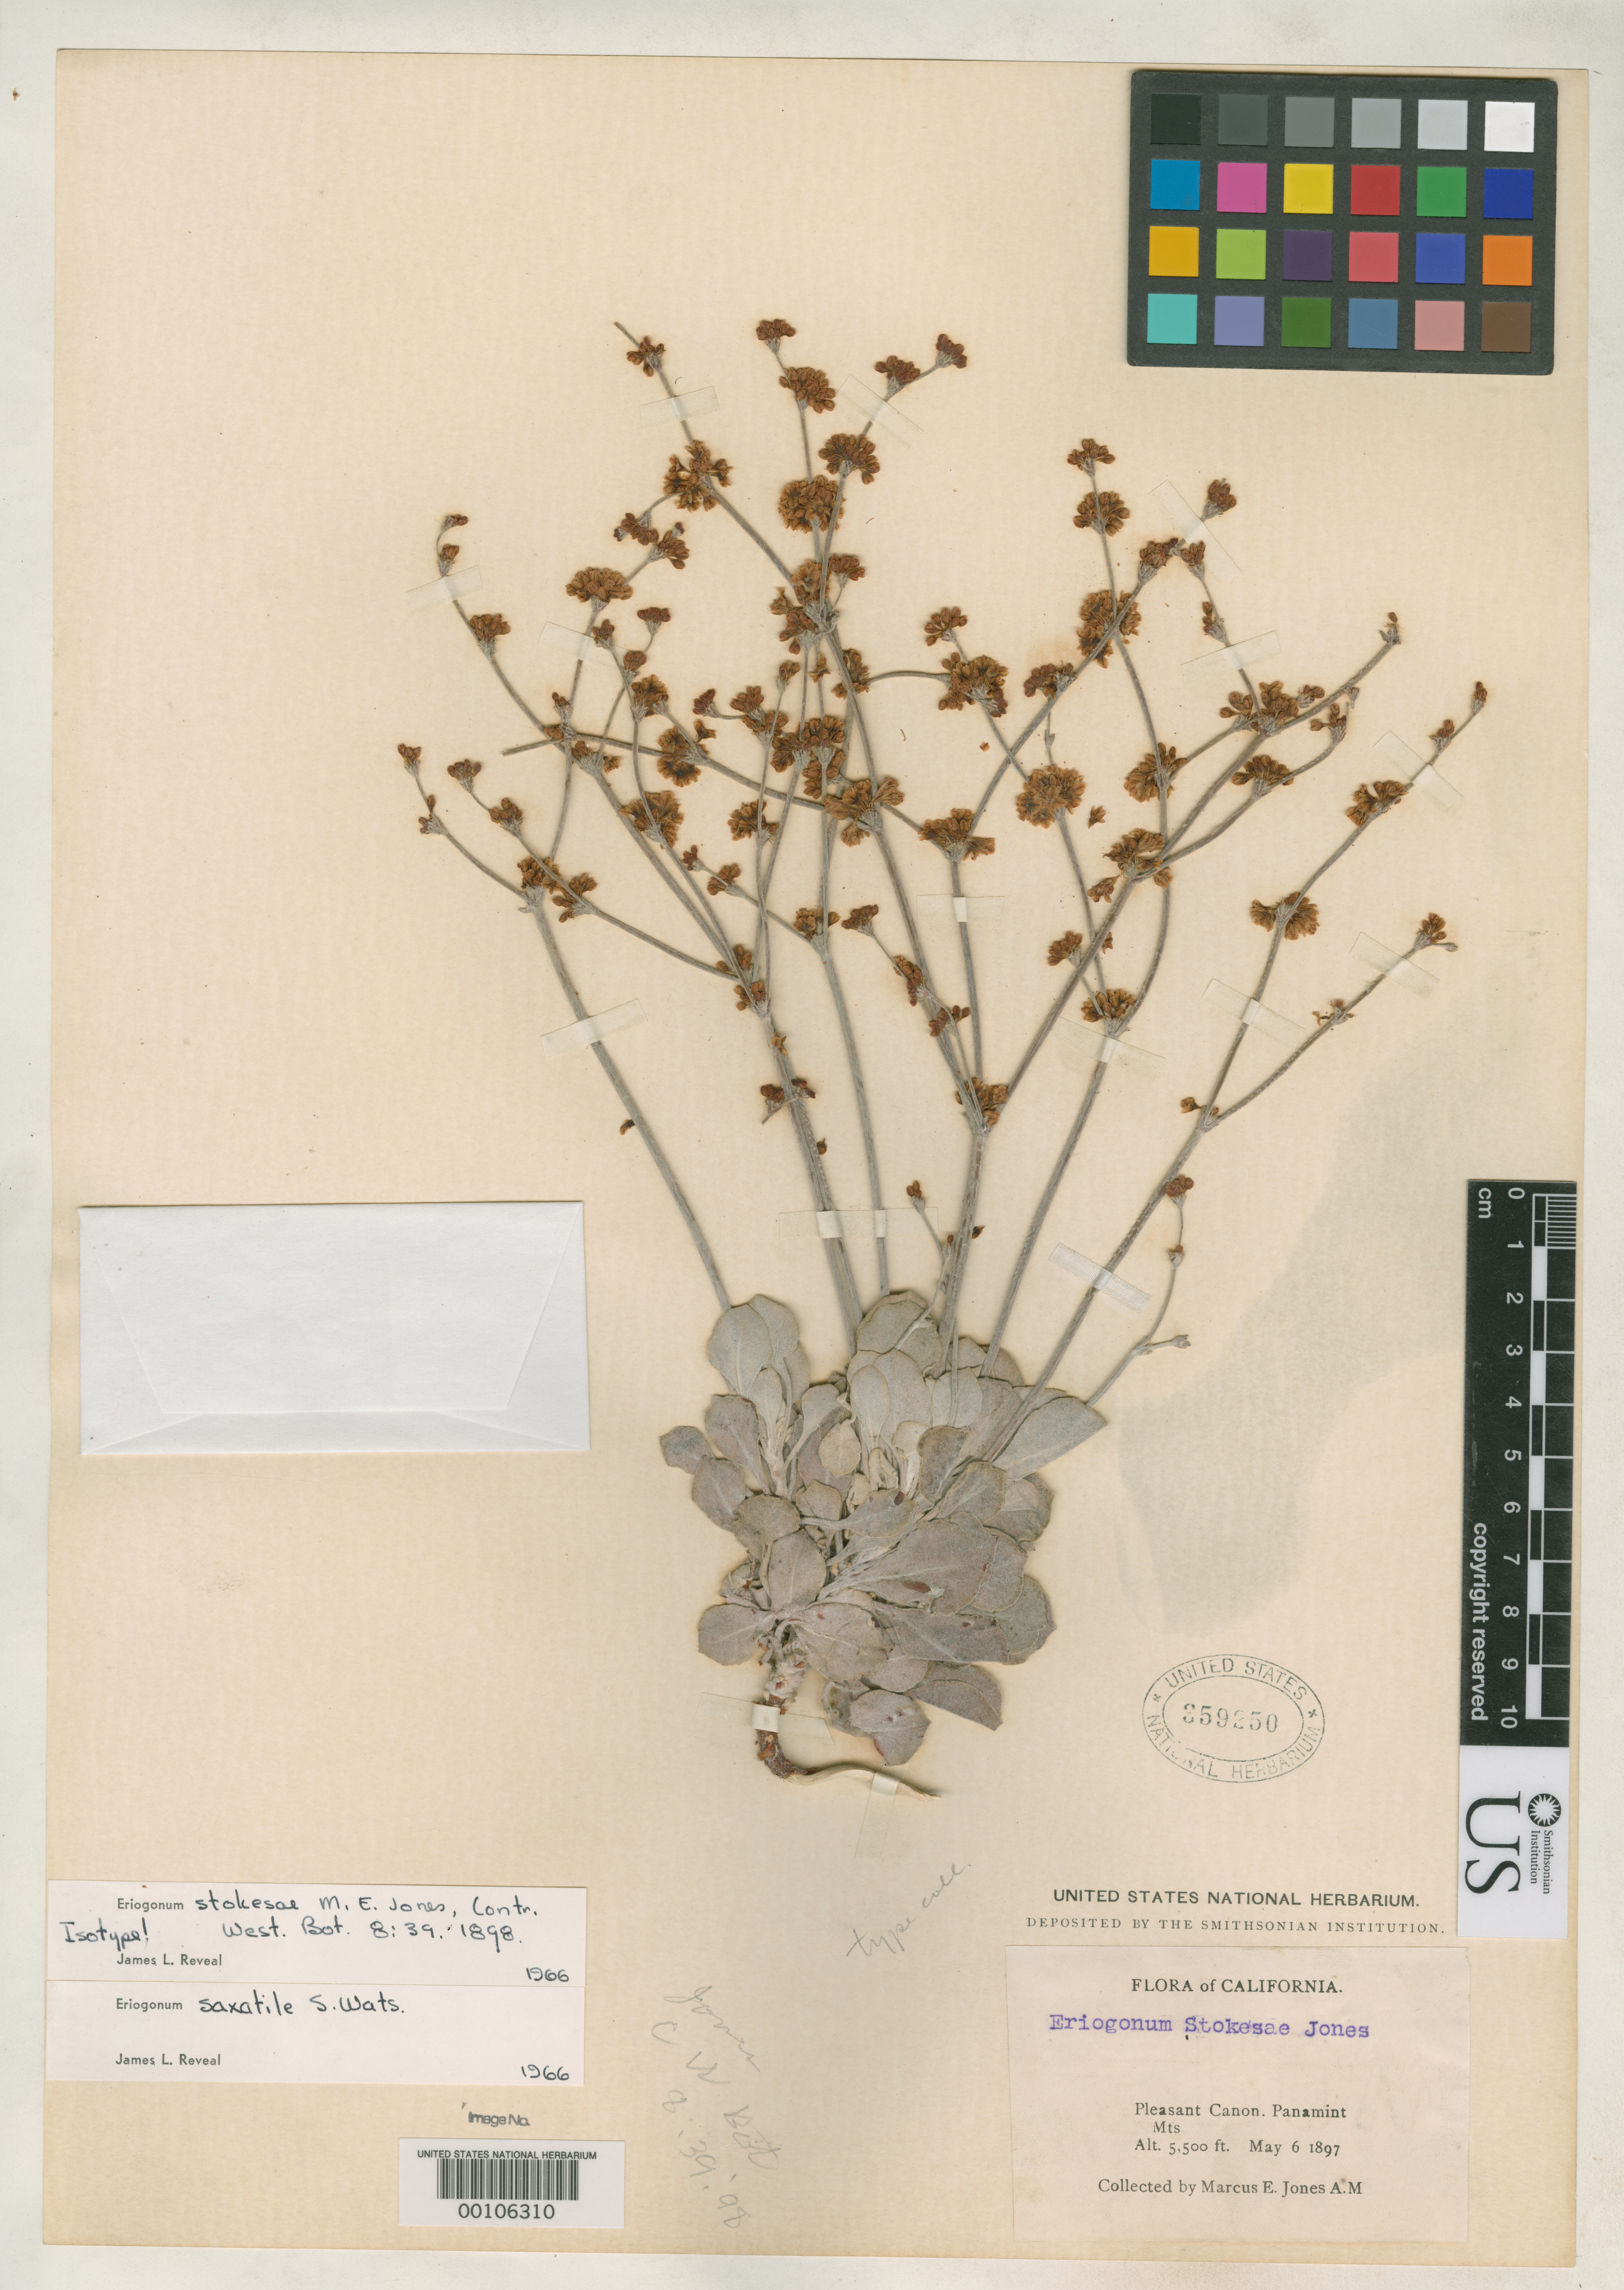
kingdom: Plantae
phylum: Tracheophyta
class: Magnoliopsida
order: Caryophyllales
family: Polygonaceae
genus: Eriogonum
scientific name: Eriogonum stokesae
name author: M.E. Jones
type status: Isotype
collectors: M. E. Jones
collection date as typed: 06 May 1897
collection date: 1897-05-06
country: United States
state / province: California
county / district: Inyo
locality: Pleasant Canyon, Panamint Mountains.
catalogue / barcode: US 359250